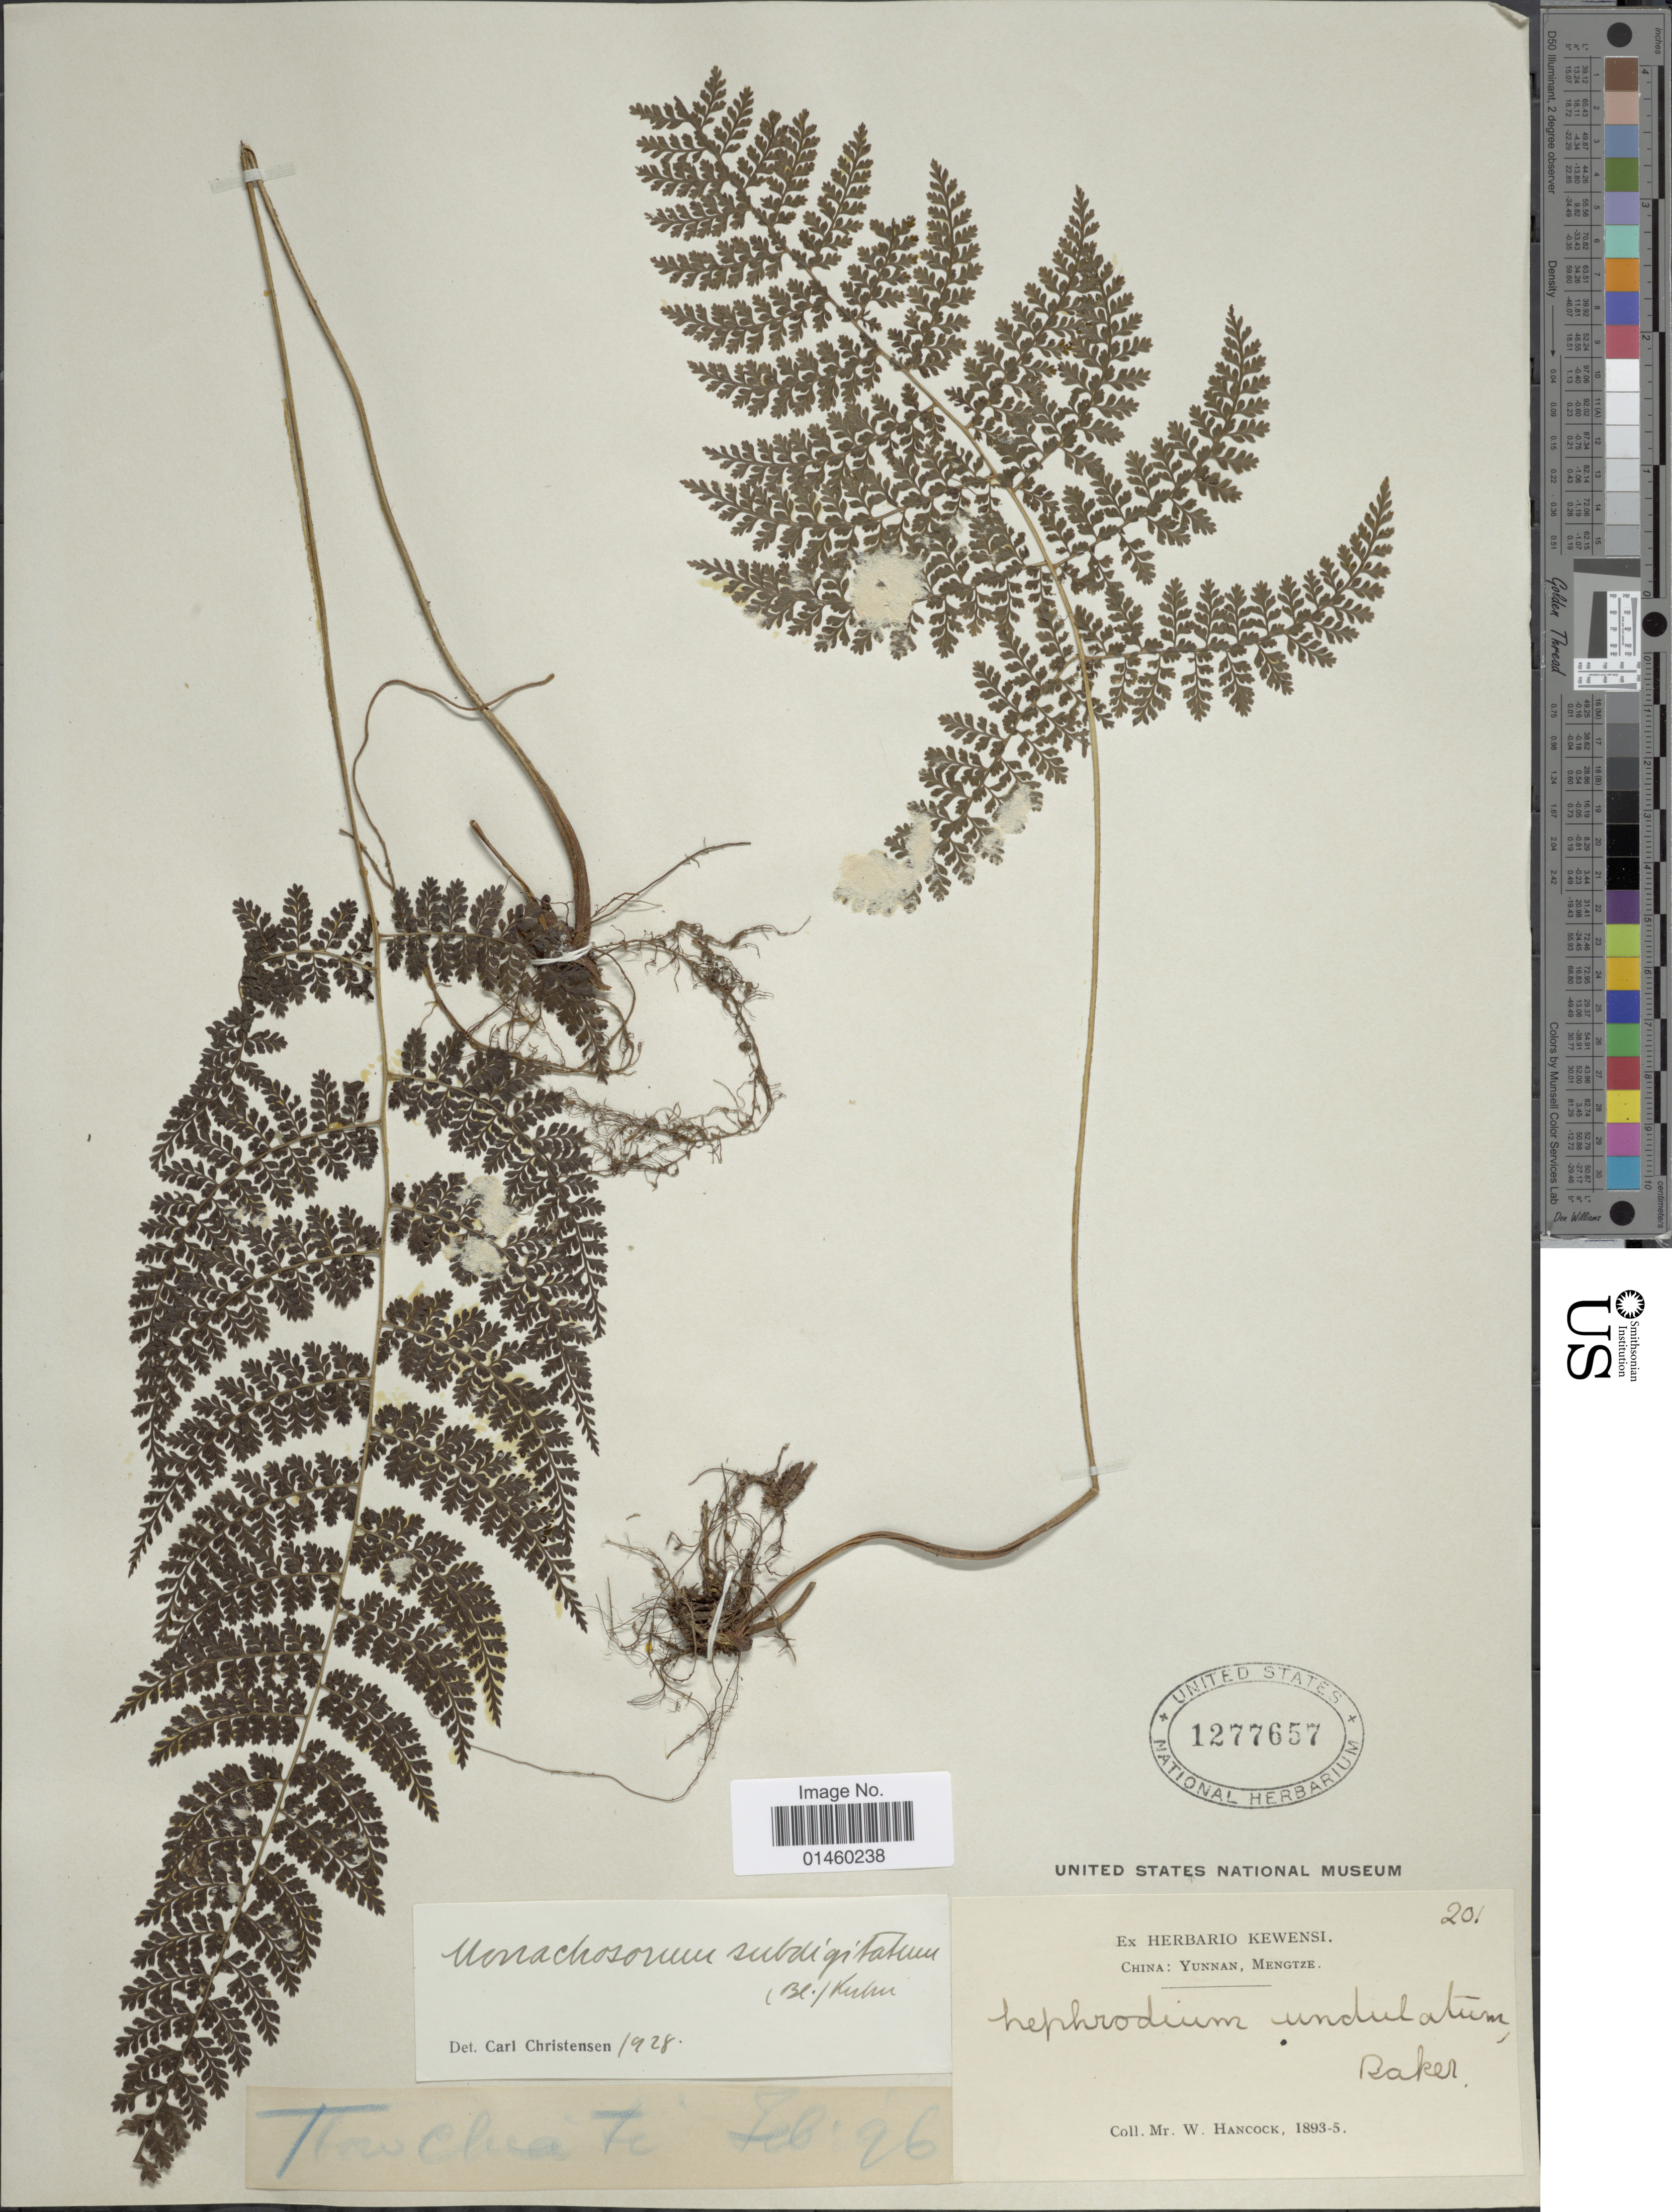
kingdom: Plantae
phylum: Tracheophyta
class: Polypodiopsida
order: Polypodiales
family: Dennstaedtiaceae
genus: Monachosorum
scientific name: Monachosorum subdigitatum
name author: (Blume) Kuhn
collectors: W. Hancock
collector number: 201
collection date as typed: Transcribed d/m/y: /2/96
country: China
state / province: Yunnan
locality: Mengtze. Turochuate. [interpreted]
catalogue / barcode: US 1277657